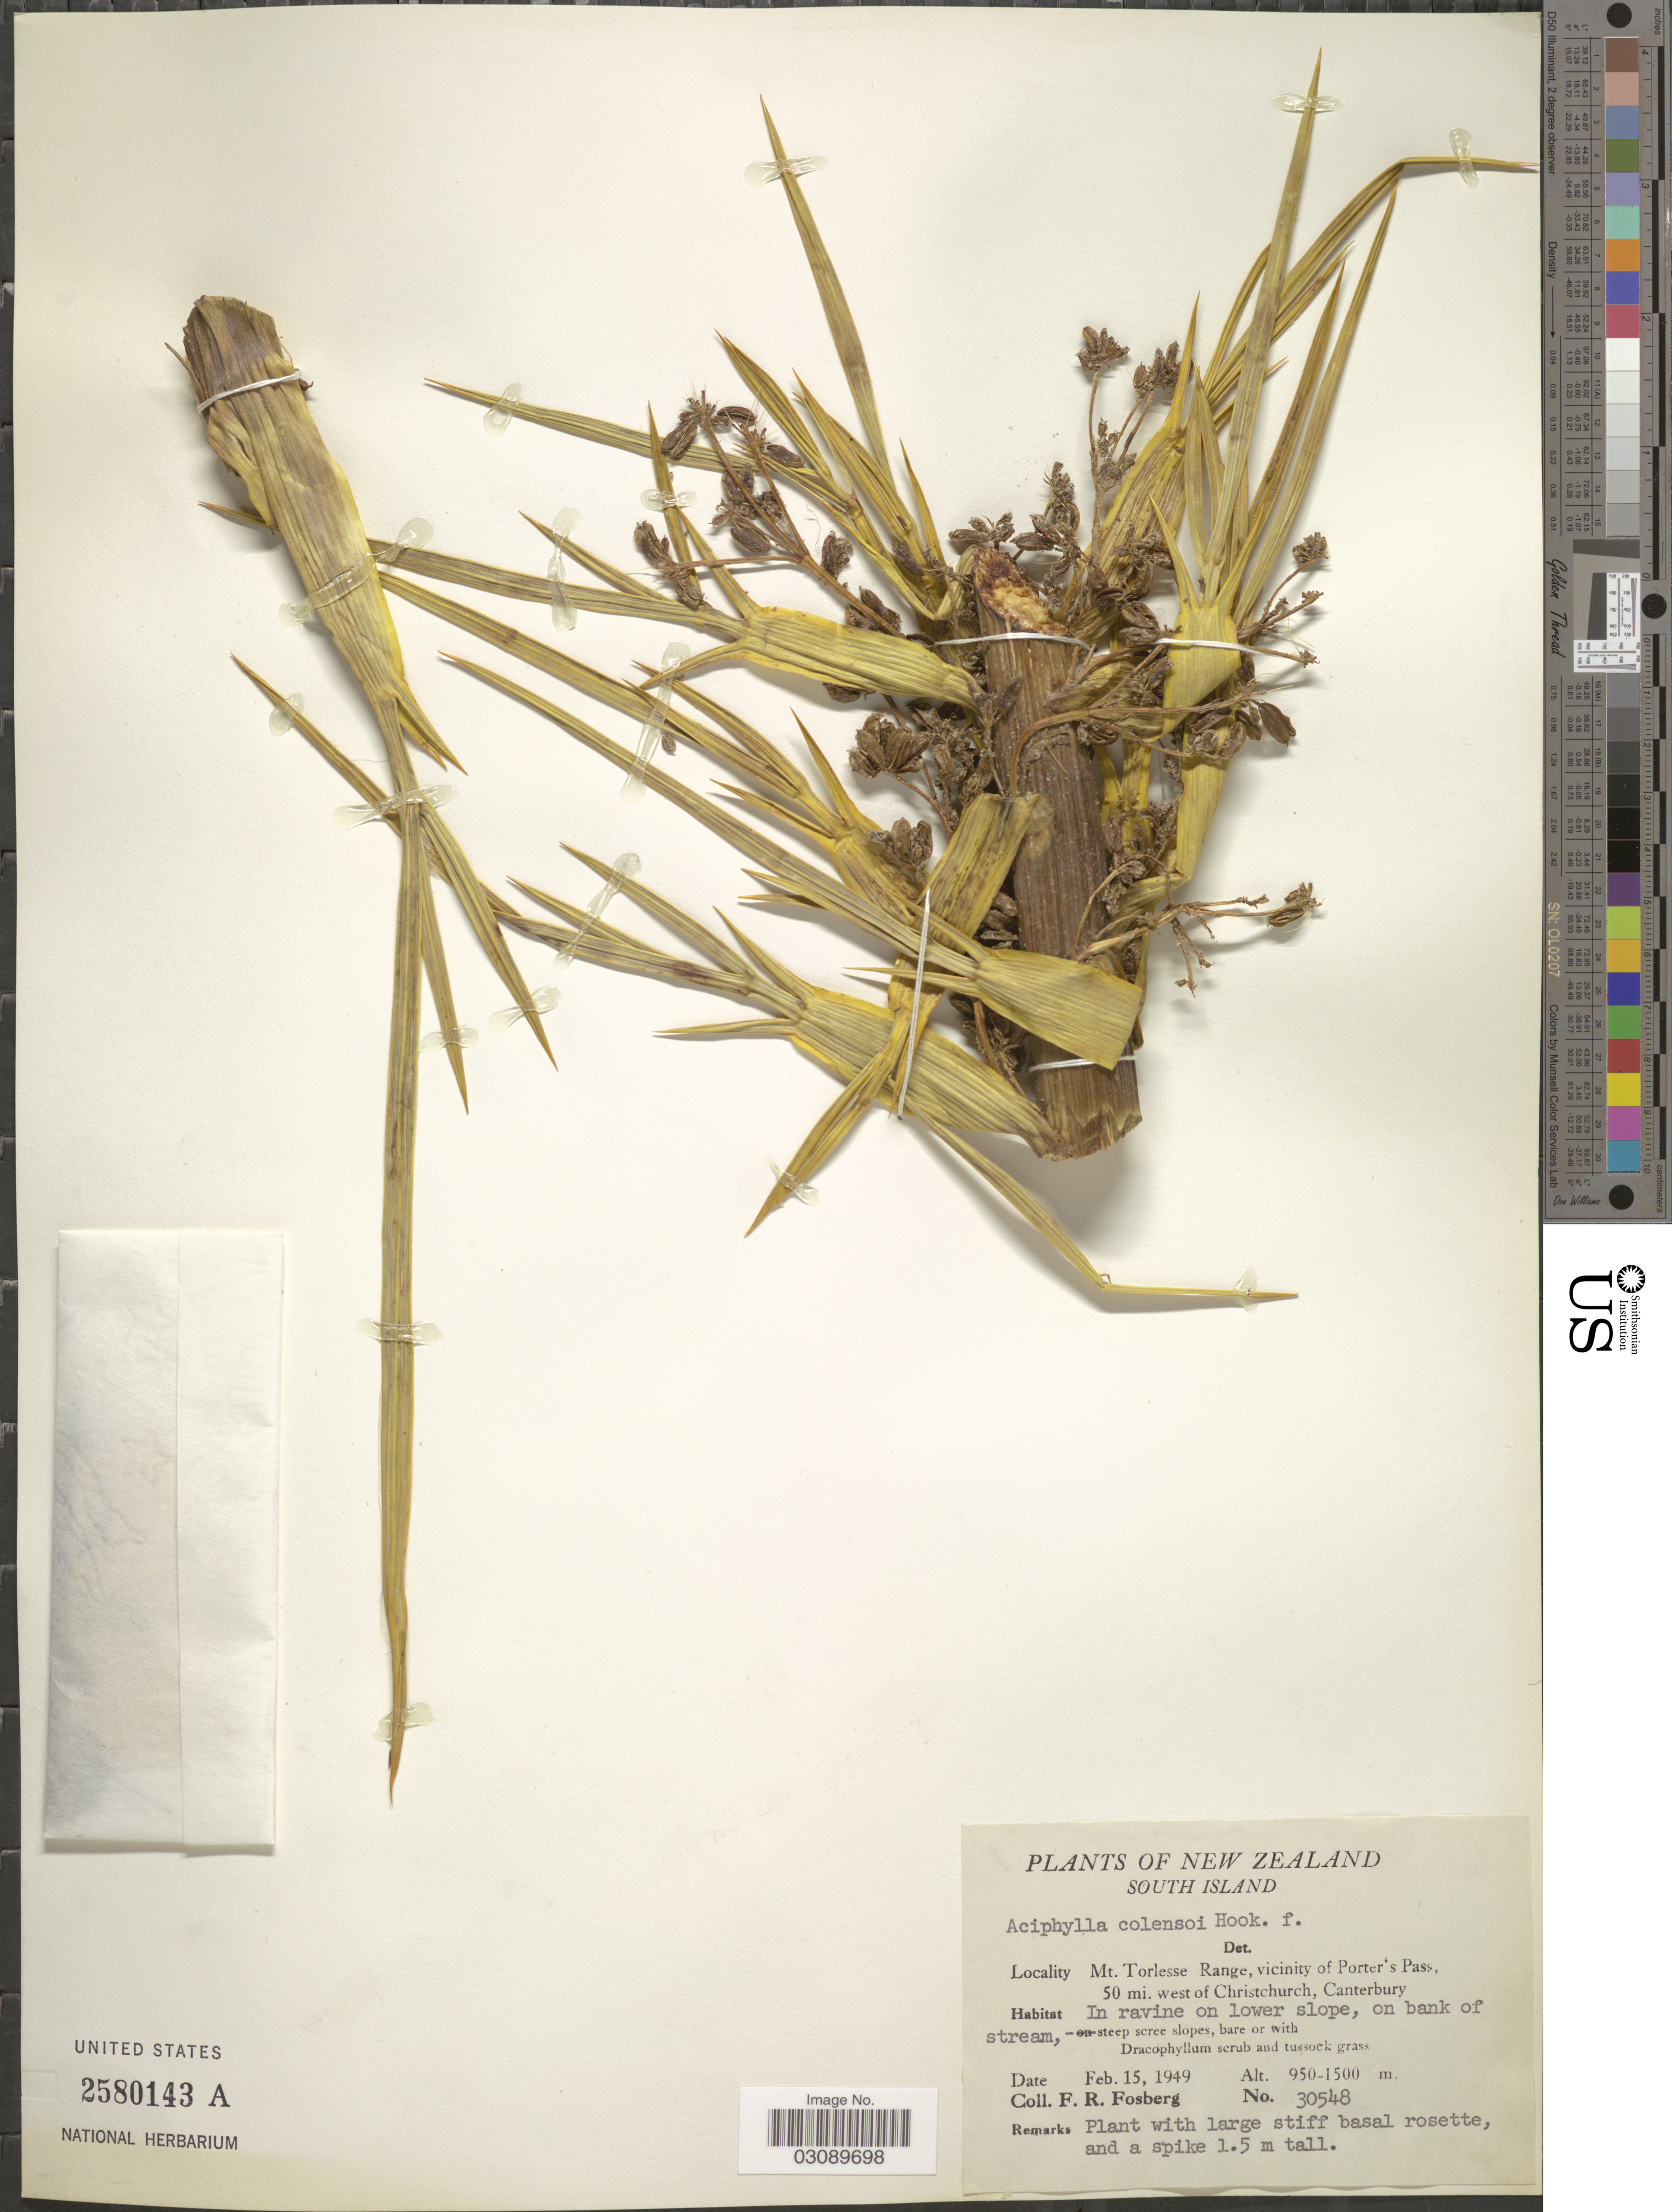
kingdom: Plantae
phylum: Tracheophyta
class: Magnoliopsida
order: Apiales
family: Apiaceae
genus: Aciphylla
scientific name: Aciphylla colensoi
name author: Hook. f.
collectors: F. R. Fosberg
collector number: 30548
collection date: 1949-02-15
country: New Zealand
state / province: Canterbury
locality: South Island. Mt. Torlesse. Range, vicinity of Porter's Pass, 50 mi. west of Christchurch.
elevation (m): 950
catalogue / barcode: US 2580143A